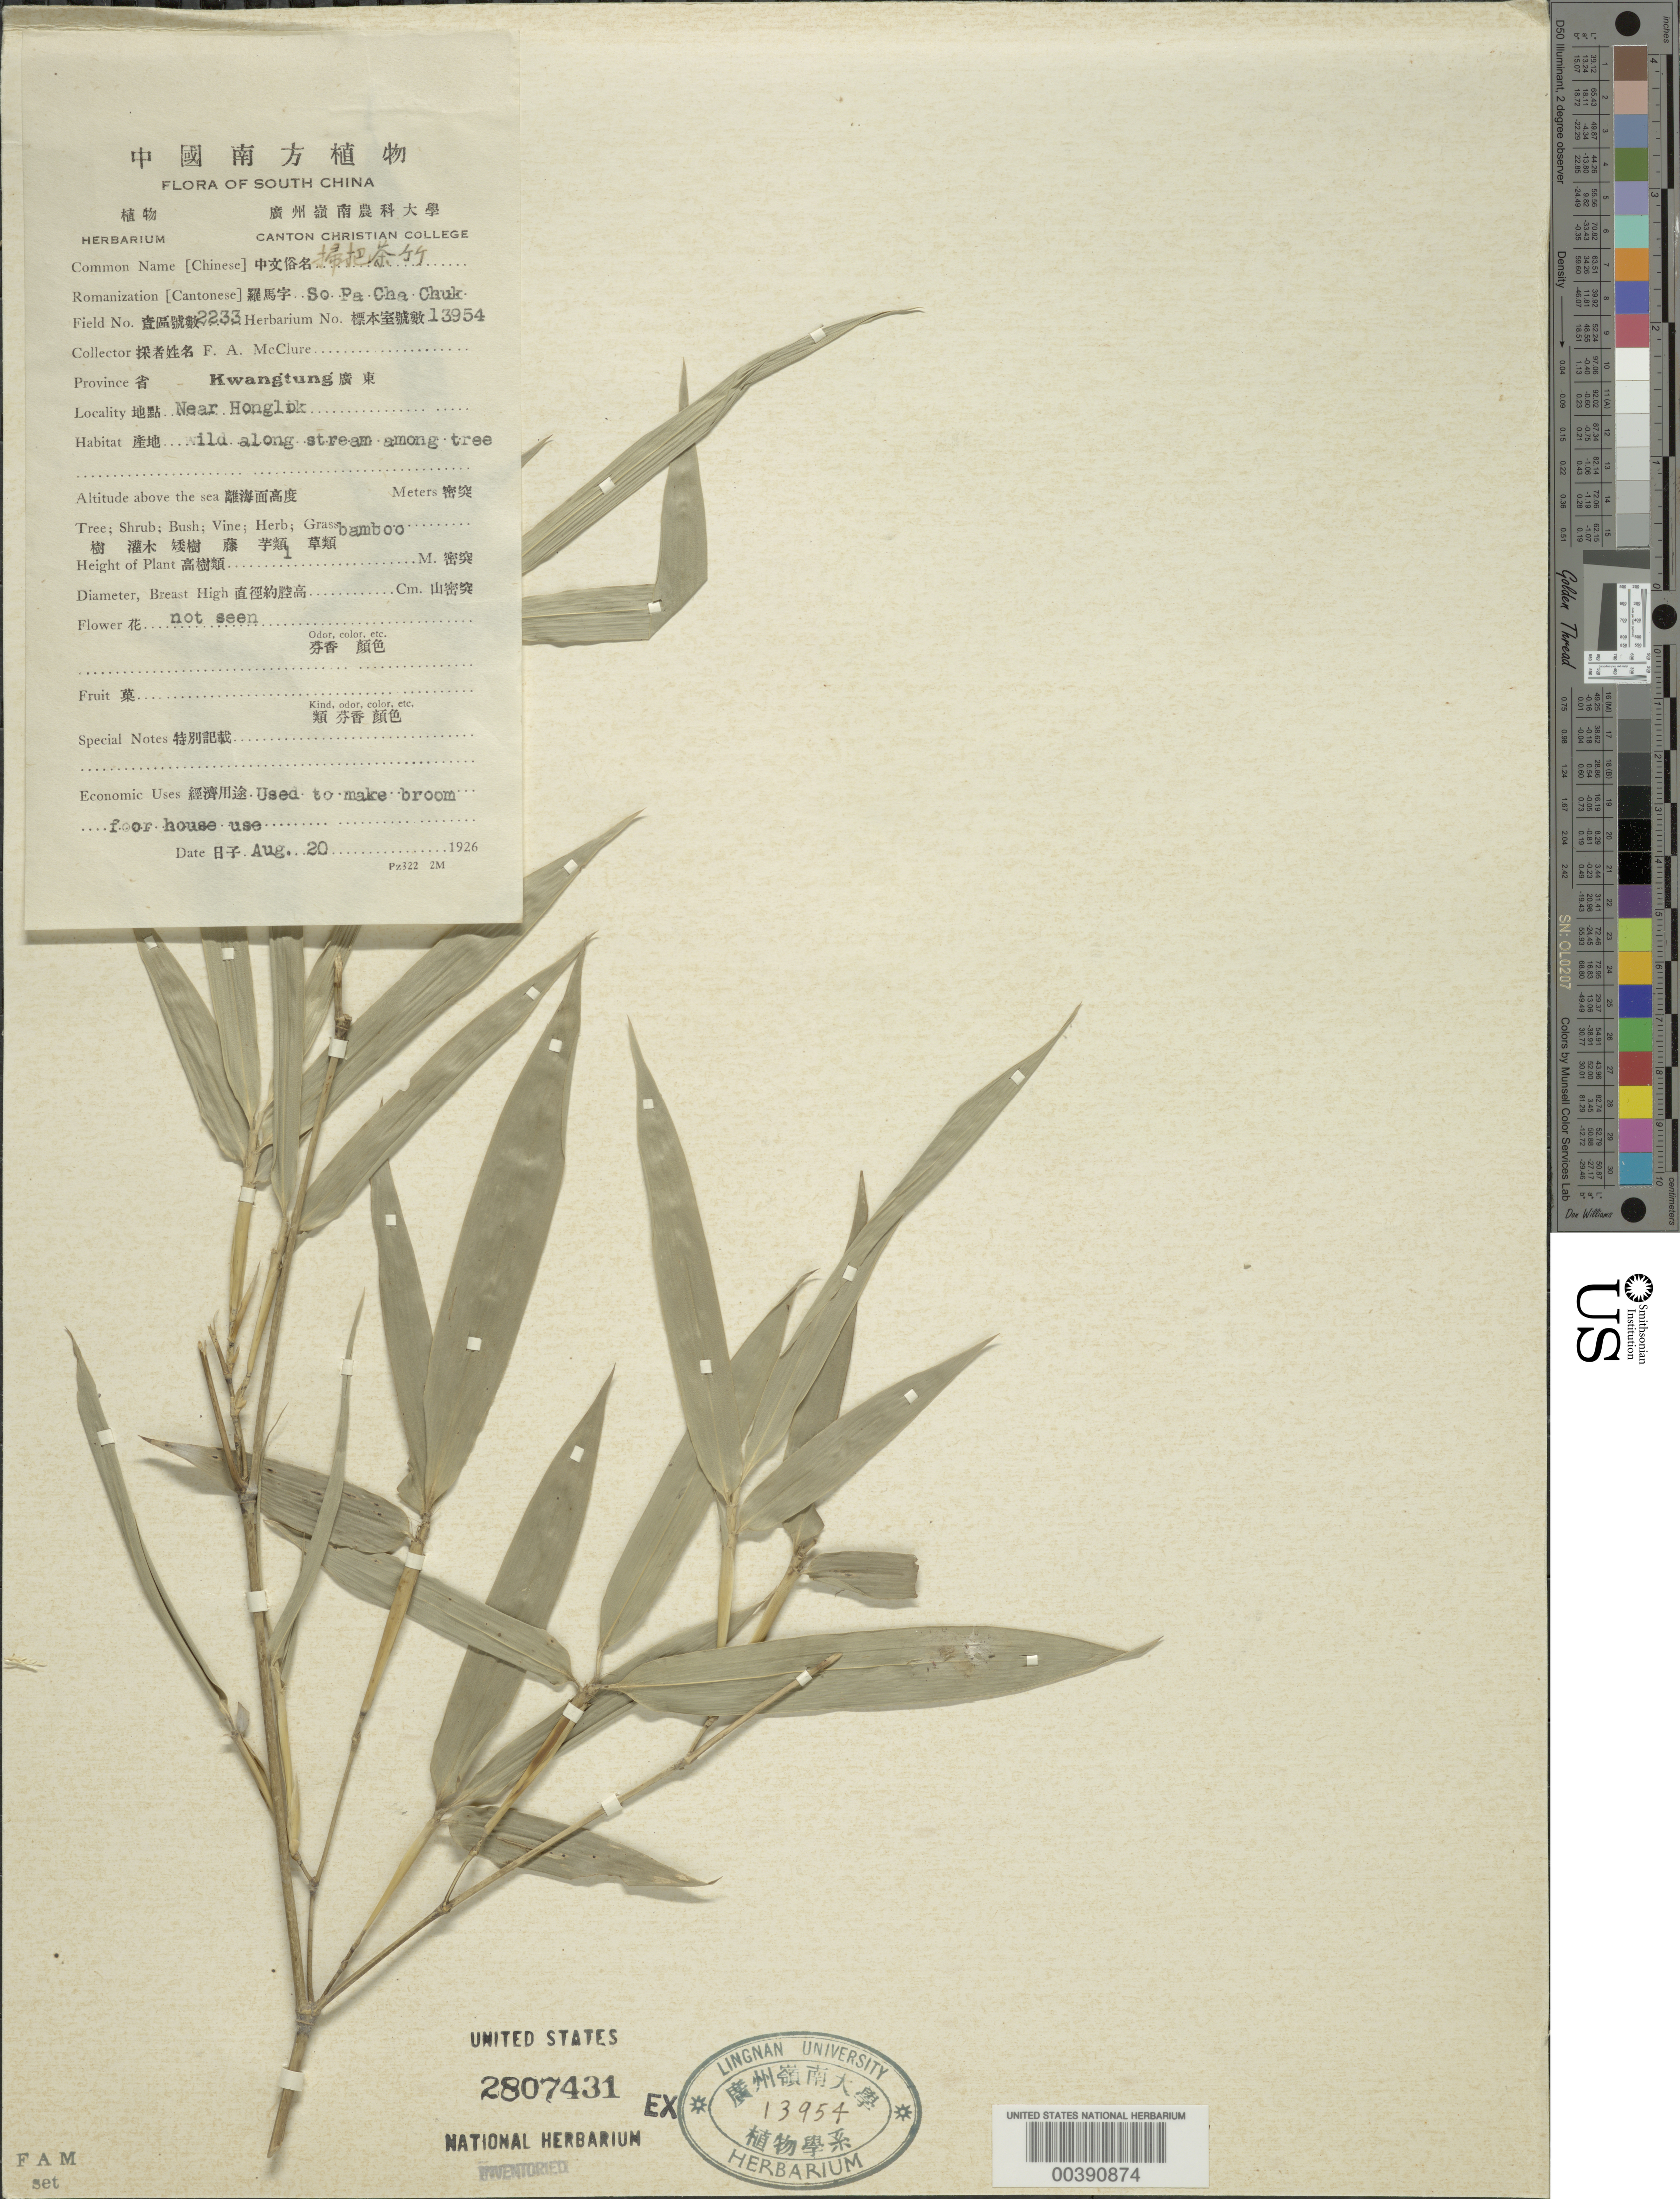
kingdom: Plantae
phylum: Tracheophyta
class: Liliopsida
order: Poales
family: Poaceae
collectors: F. A. McClure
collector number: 2233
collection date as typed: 20 Aug 1926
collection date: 1926-08-20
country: China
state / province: Guangdong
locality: Honglok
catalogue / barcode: US 2807431